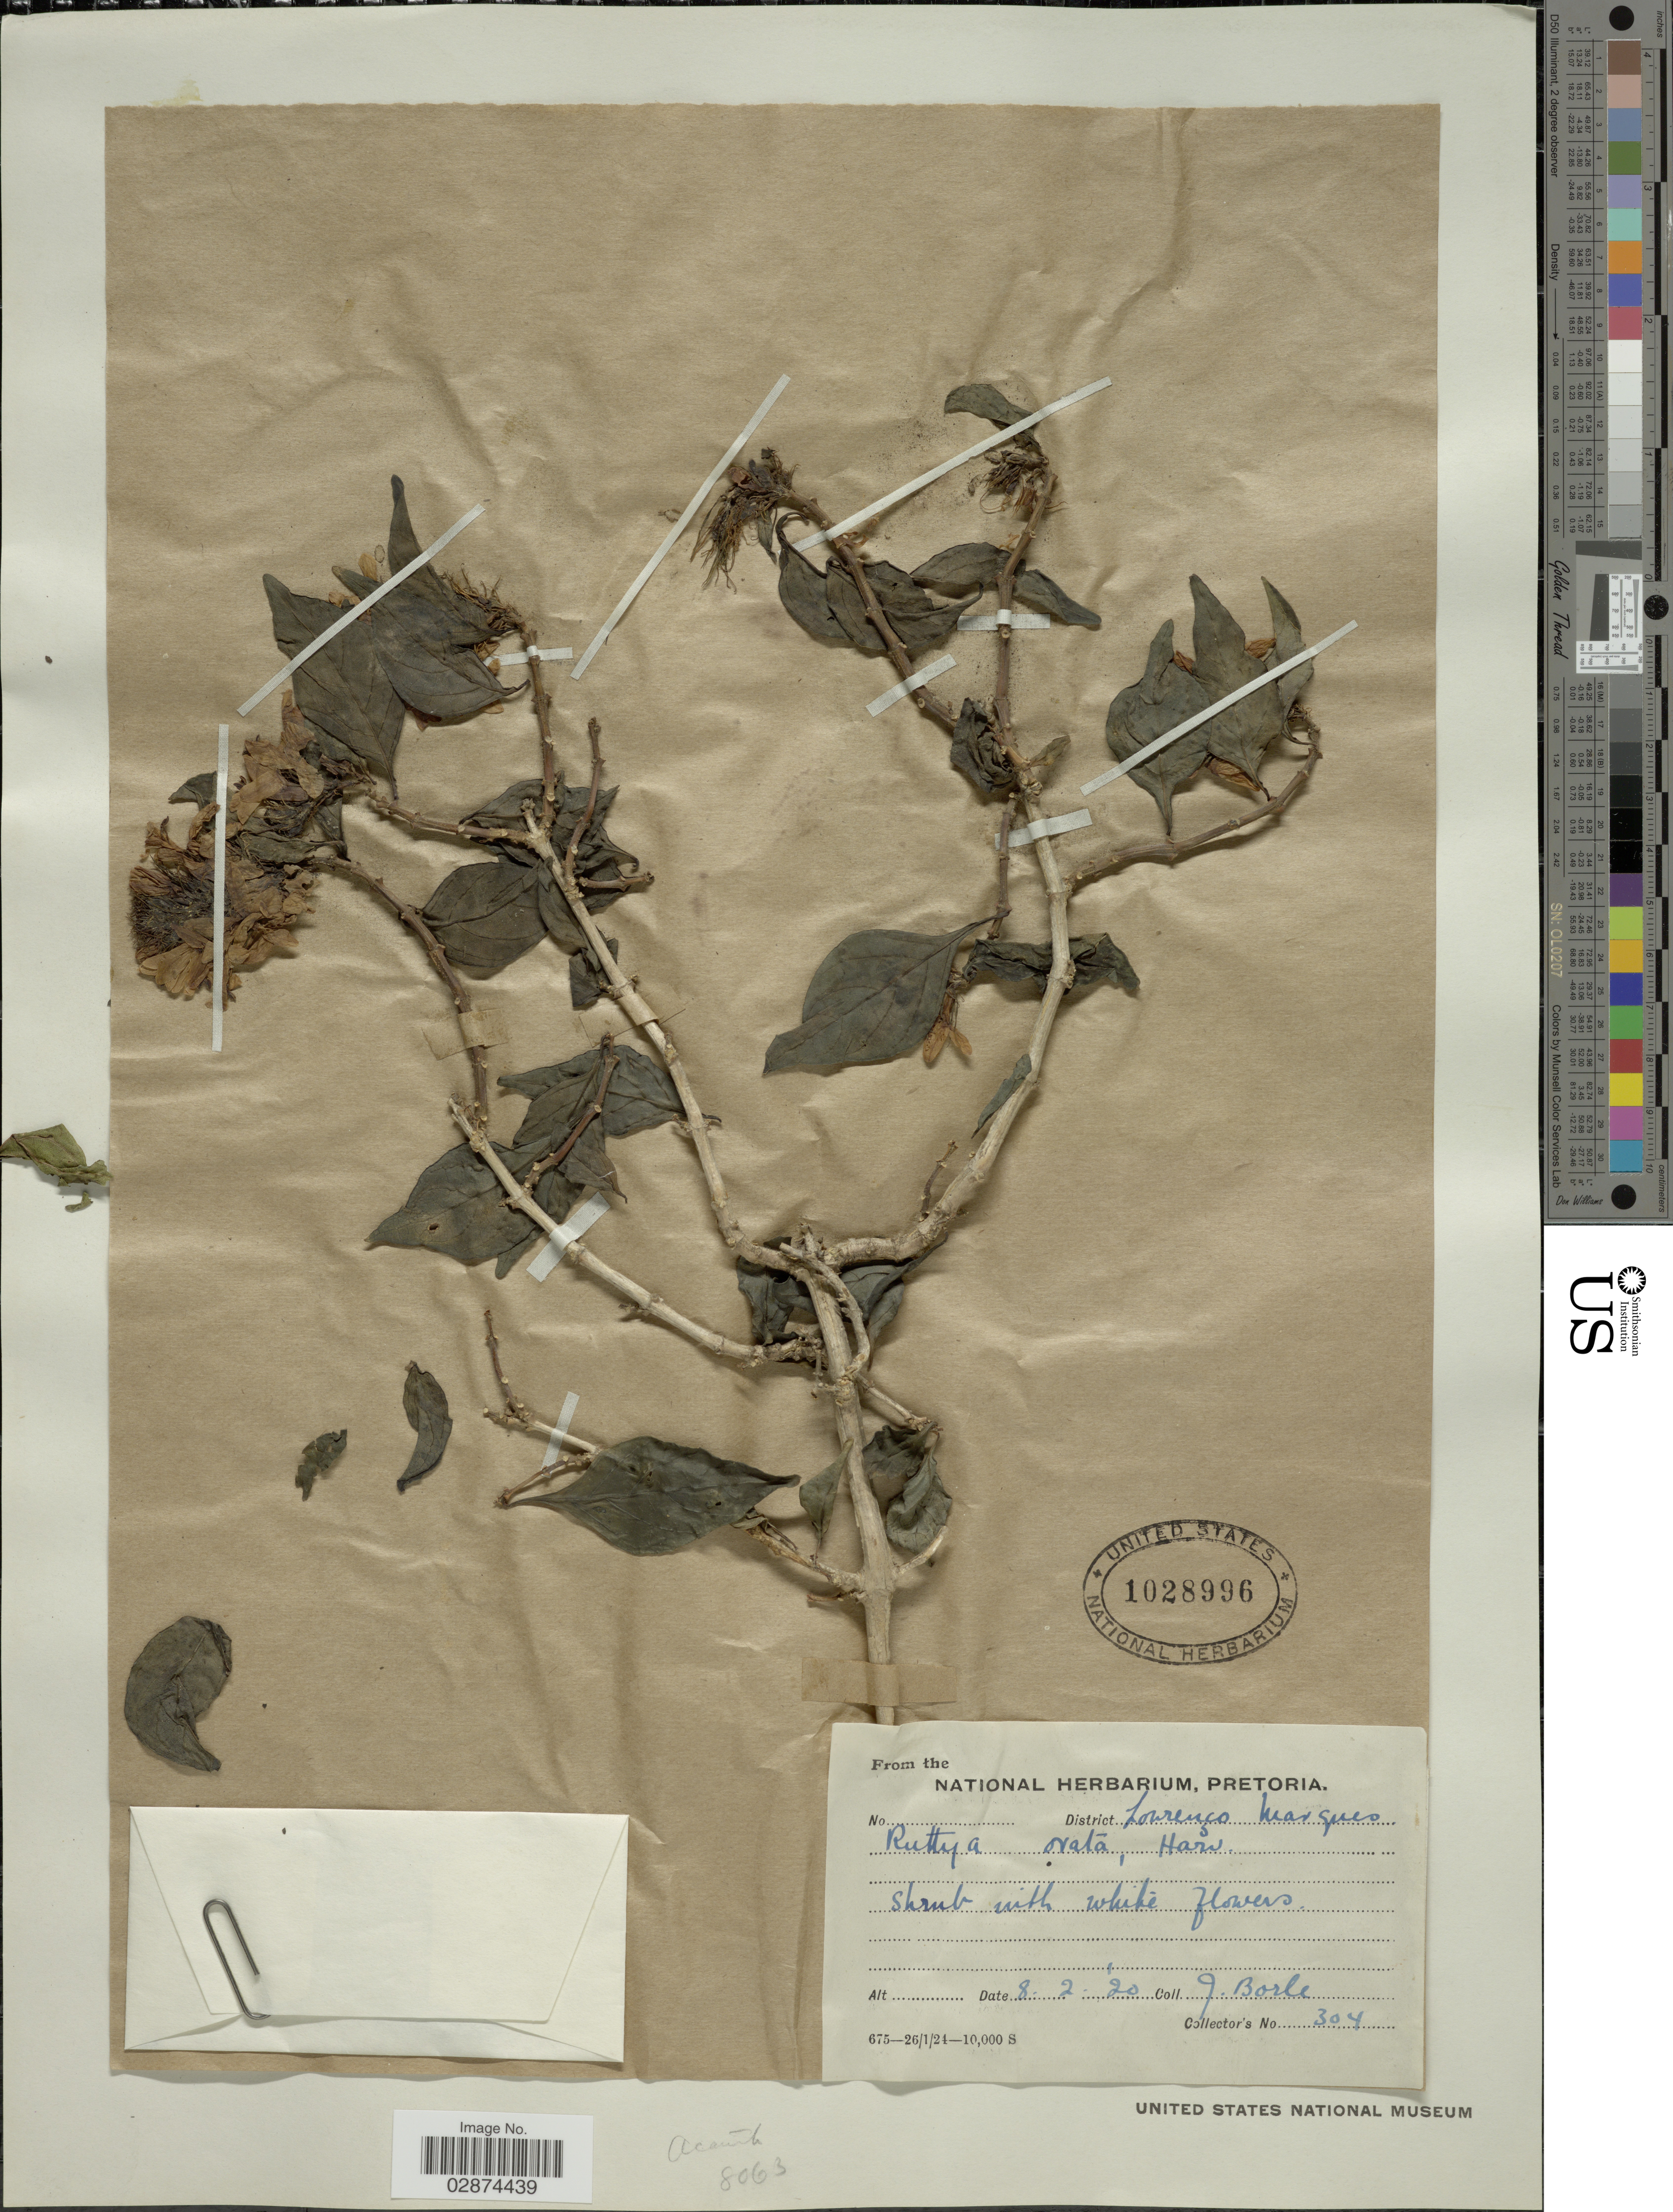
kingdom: Plantae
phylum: Tracheophyta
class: Magnoliopsida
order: Lamiales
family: Acanthaceae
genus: Ruttya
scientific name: Ruttya ovata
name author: Harv.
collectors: J. Borle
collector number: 304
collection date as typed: Transcribed d/m/y: 8/2/20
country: Mozambique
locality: District Lourenço Marques.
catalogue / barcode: US 1028996